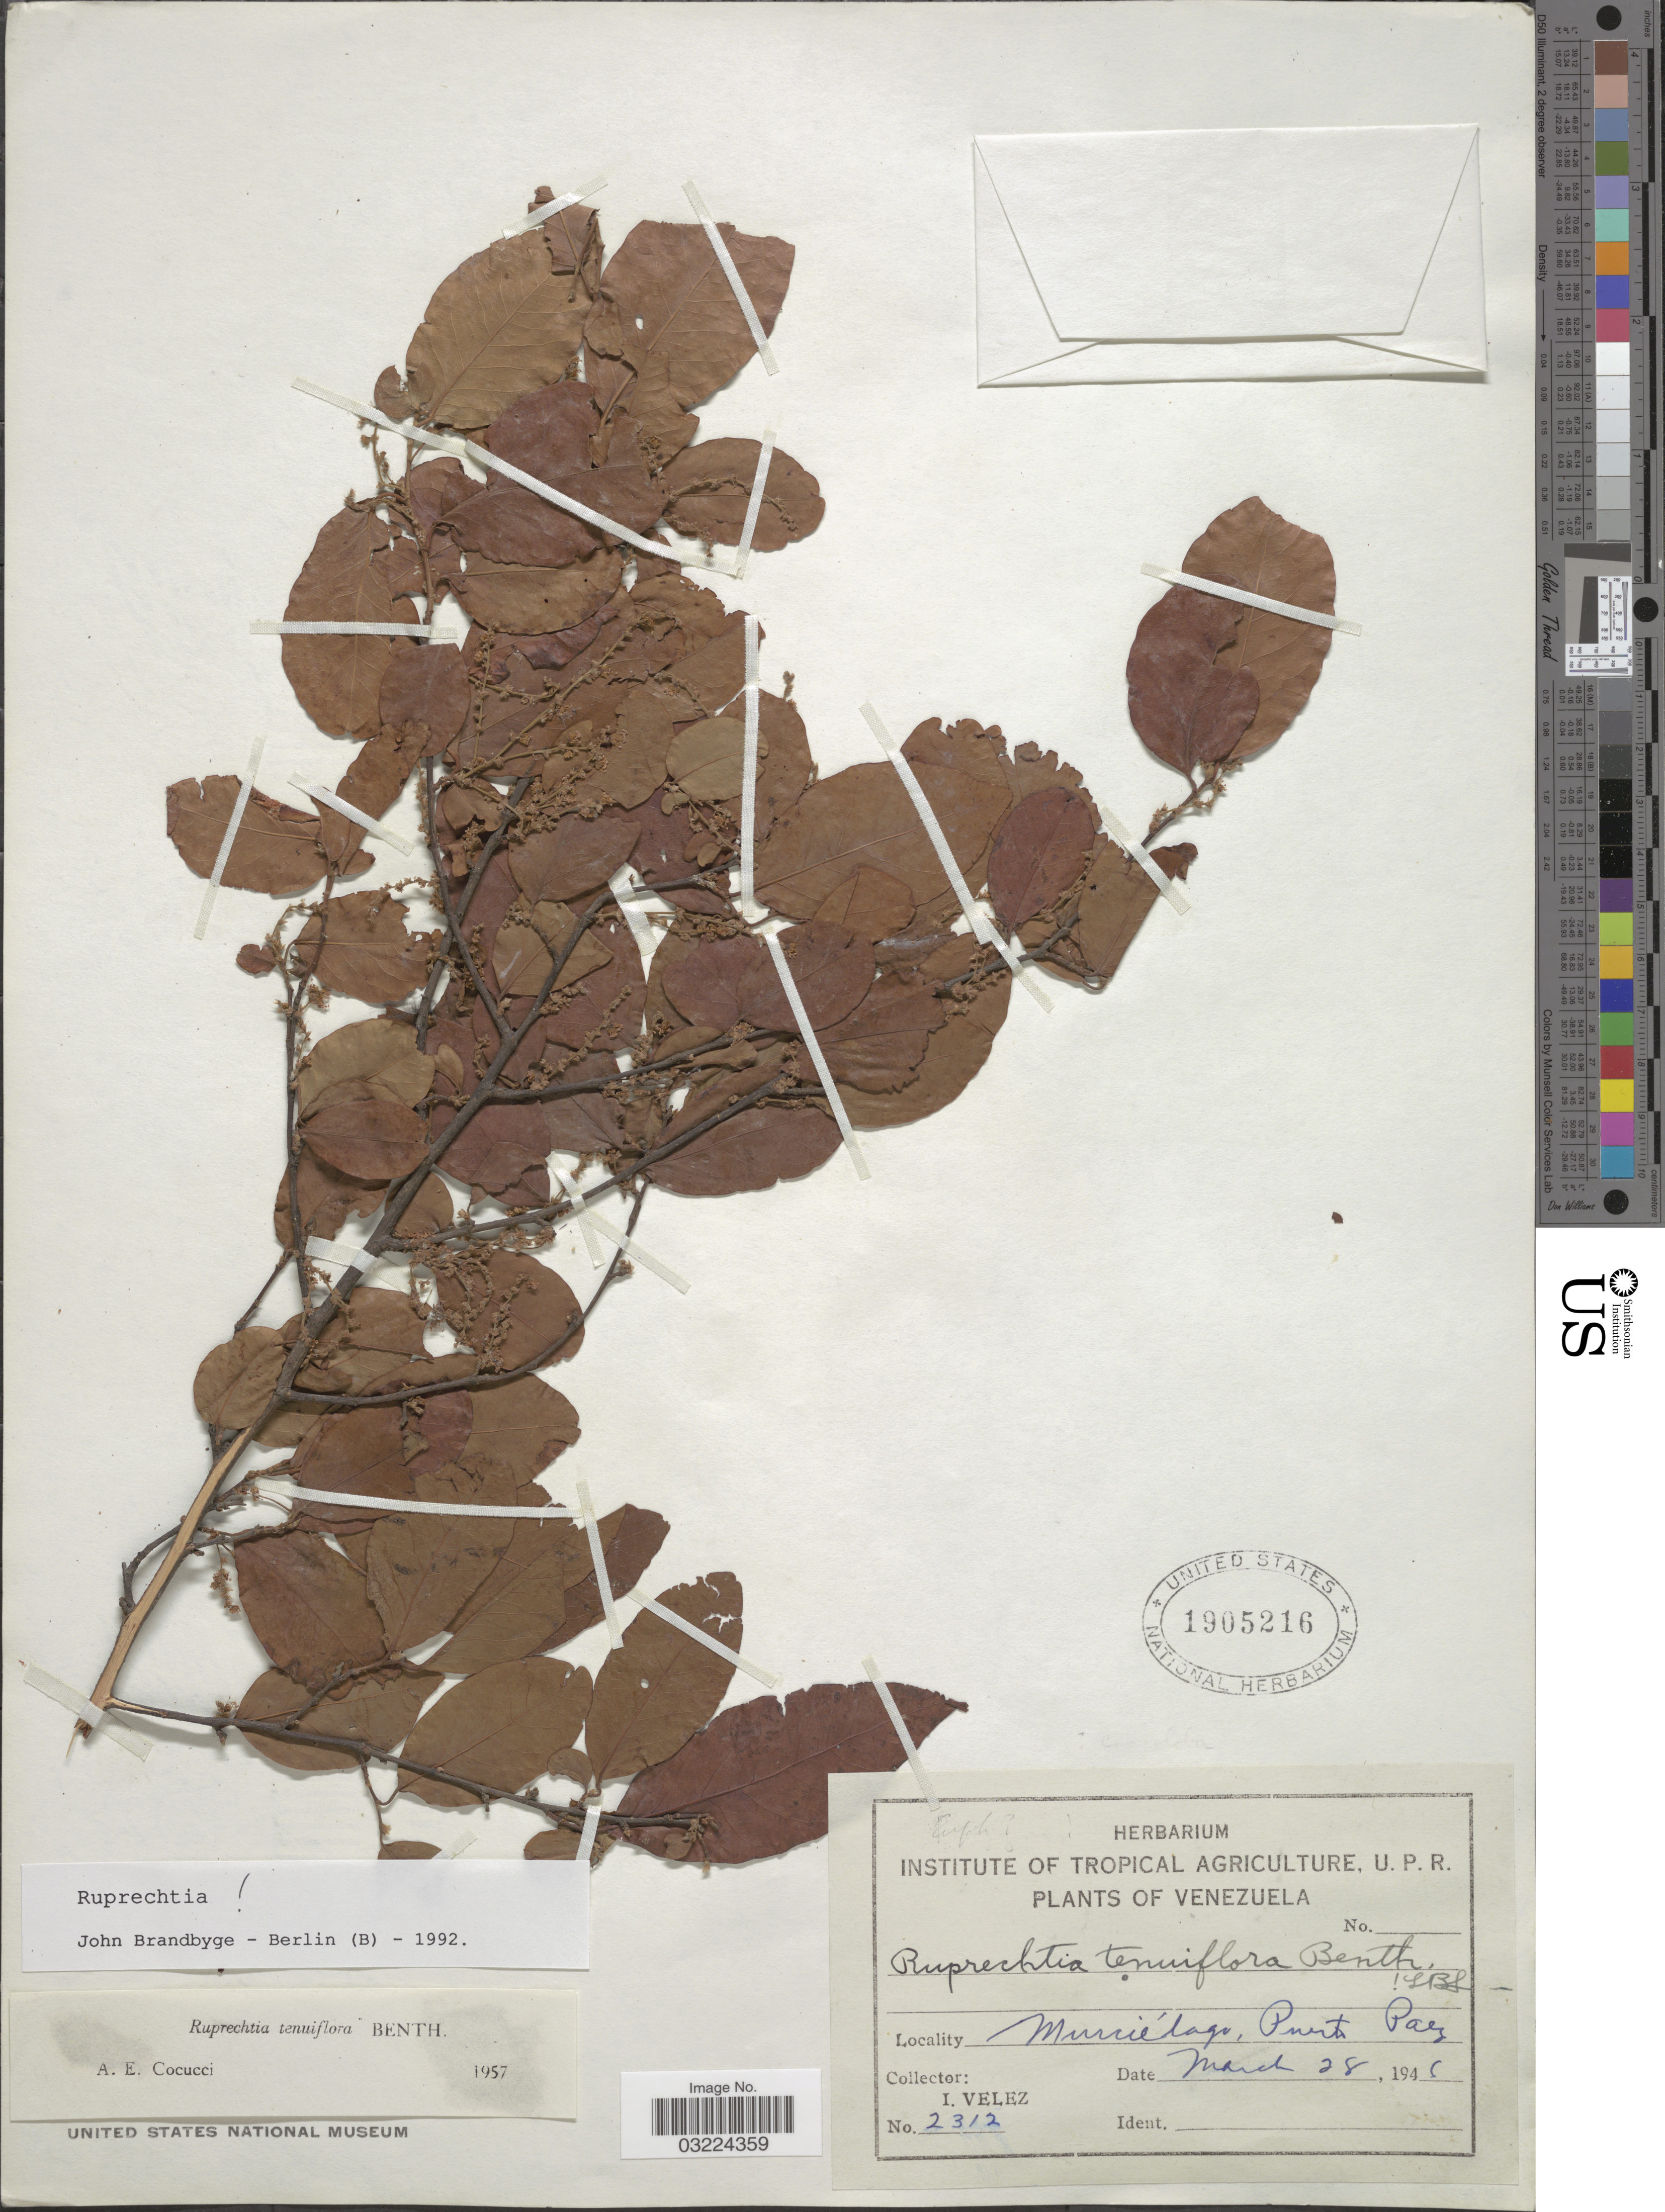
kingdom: Plantae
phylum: Tracheophyta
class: Magnoliopsida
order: Caryophyllales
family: Polygonaceae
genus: Ruprechtia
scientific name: Ruprechtia tenuiflora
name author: Benth.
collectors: I. Velez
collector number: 2312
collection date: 1946-03-28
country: Venezuela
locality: Murciélago, Puerto Paez.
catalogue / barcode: US 1905216